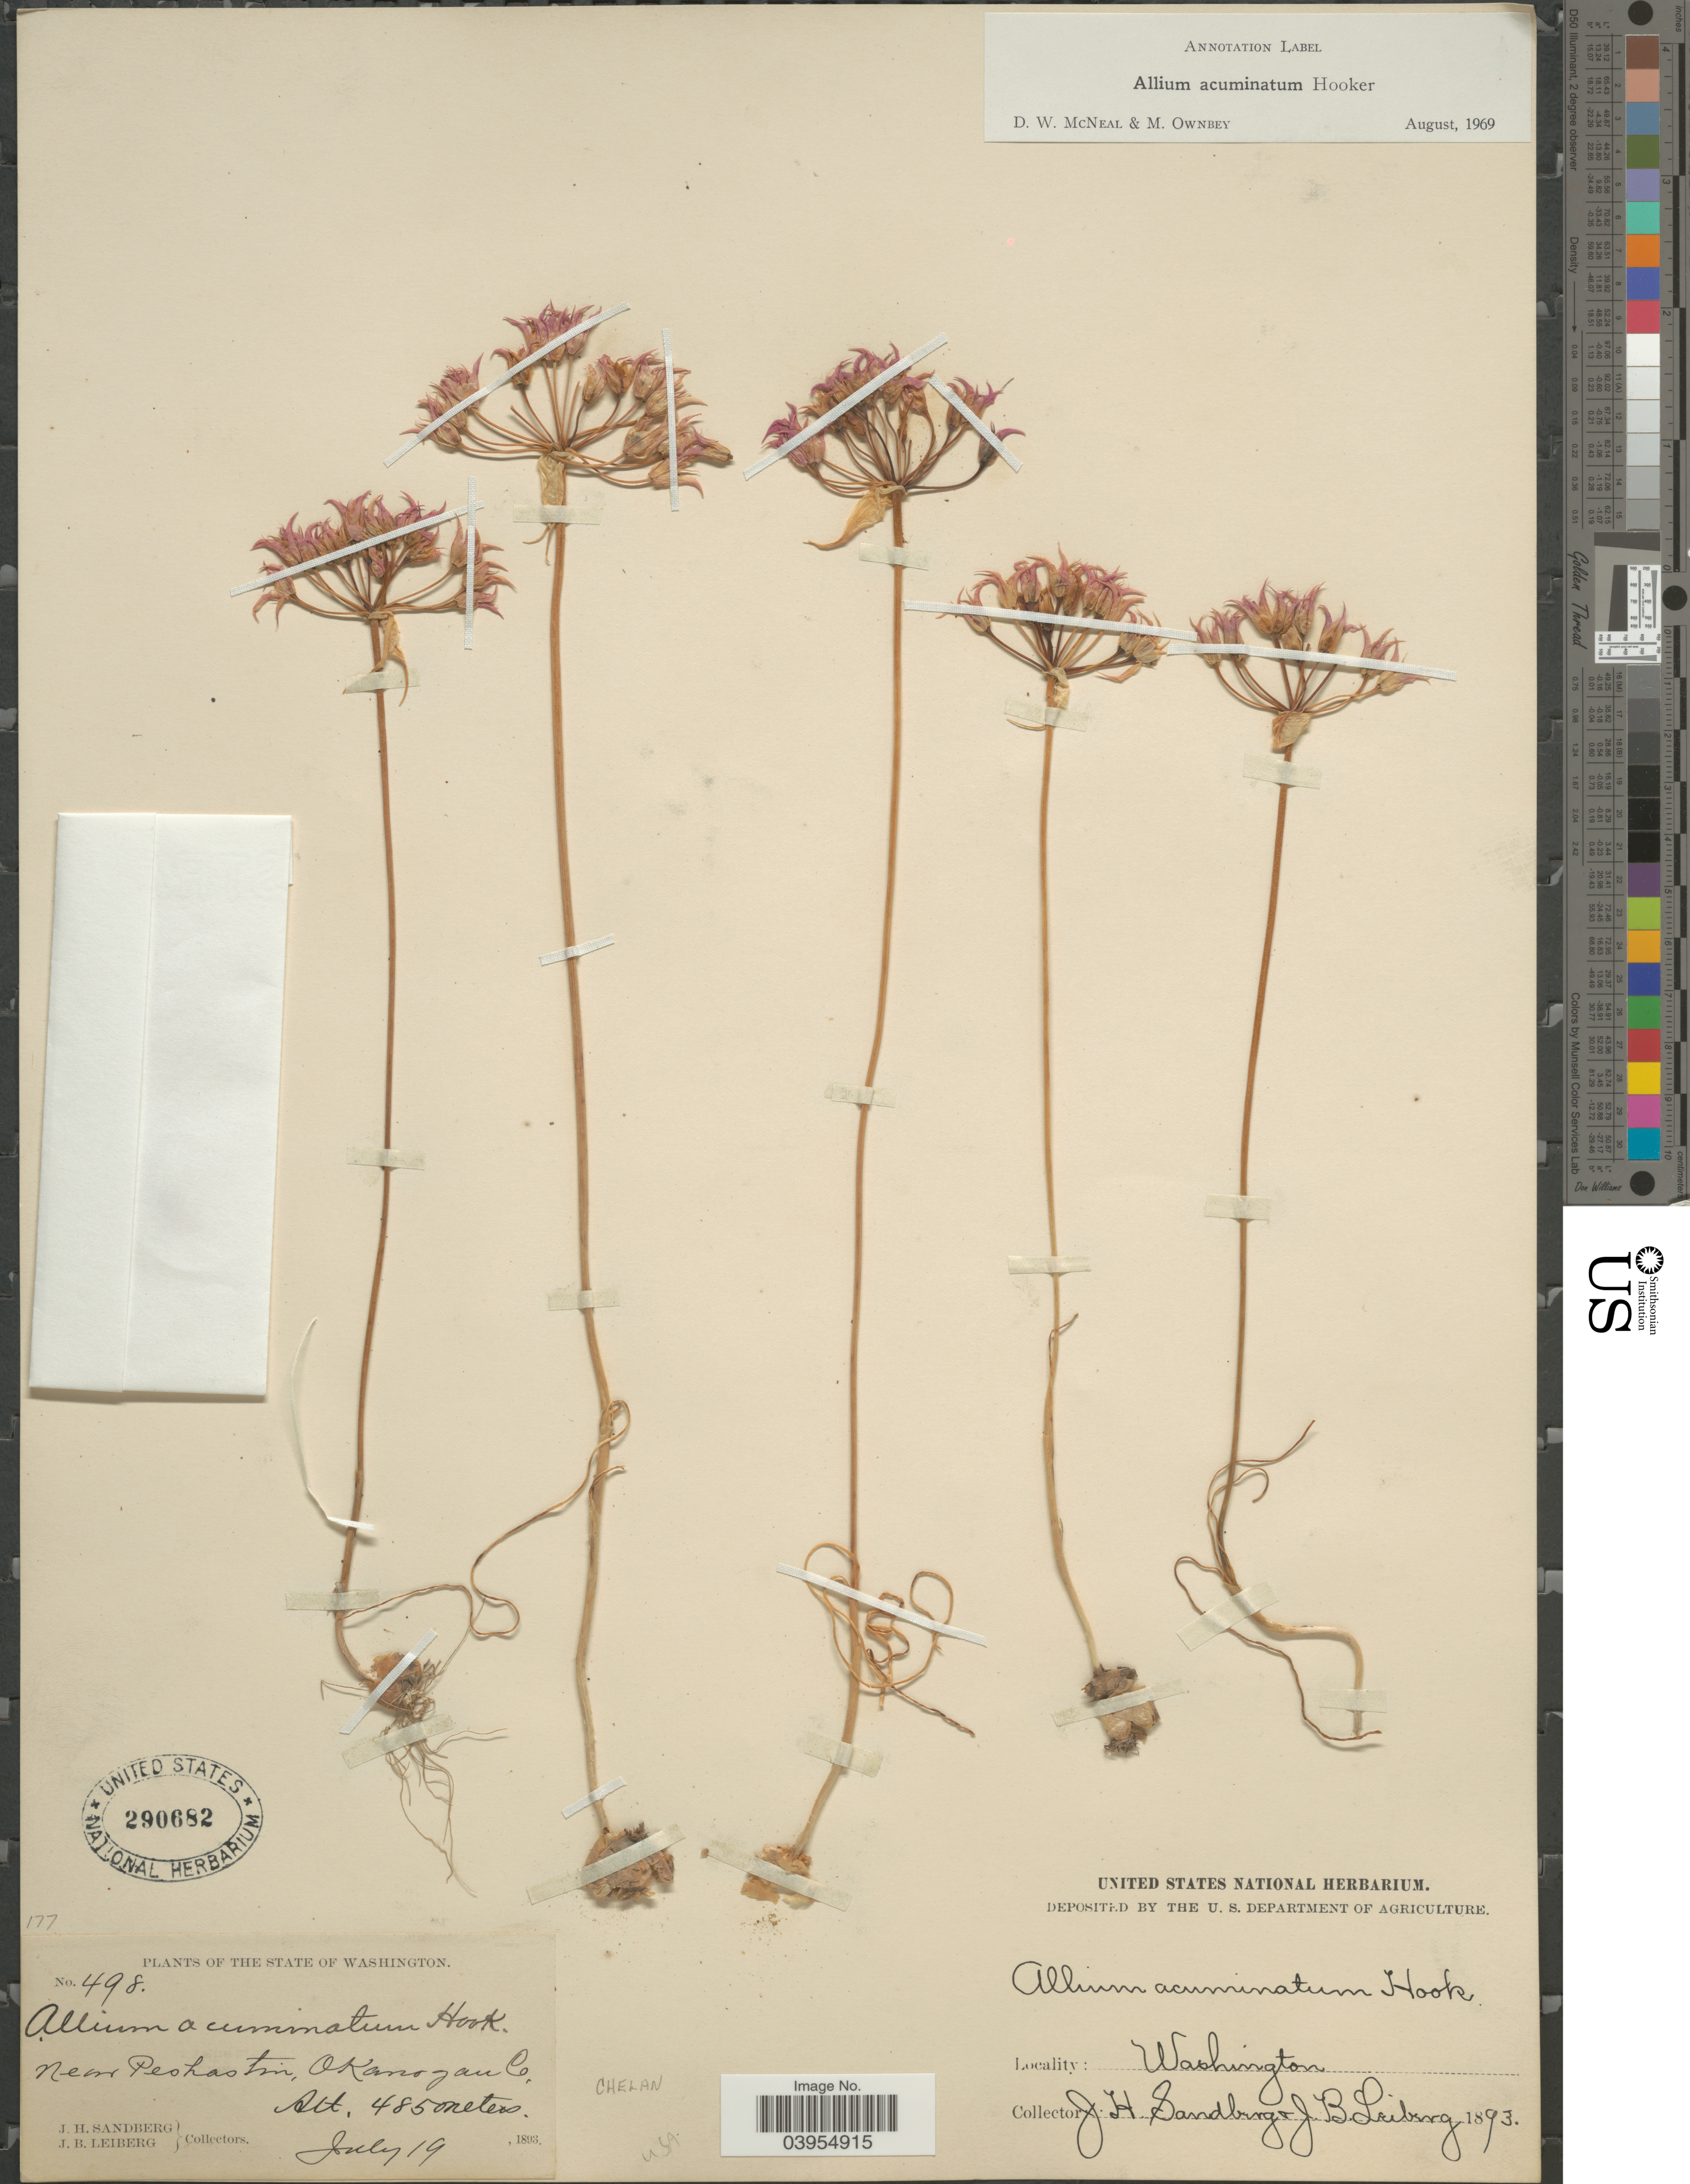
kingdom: Plantae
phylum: Tracheophyta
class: Liliopsida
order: Asparagales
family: Amaryllidaceae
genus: Allium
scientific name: Allium acuminatum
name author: Hook.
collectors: J. H. Sandberg & J. B. Leiberg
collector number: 498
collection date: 1893-07-19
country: United States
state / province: Washington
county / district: Chelan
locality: Near Peshastin, Okanogan Co. Chelan.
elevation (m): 4850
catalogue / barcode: US 290682